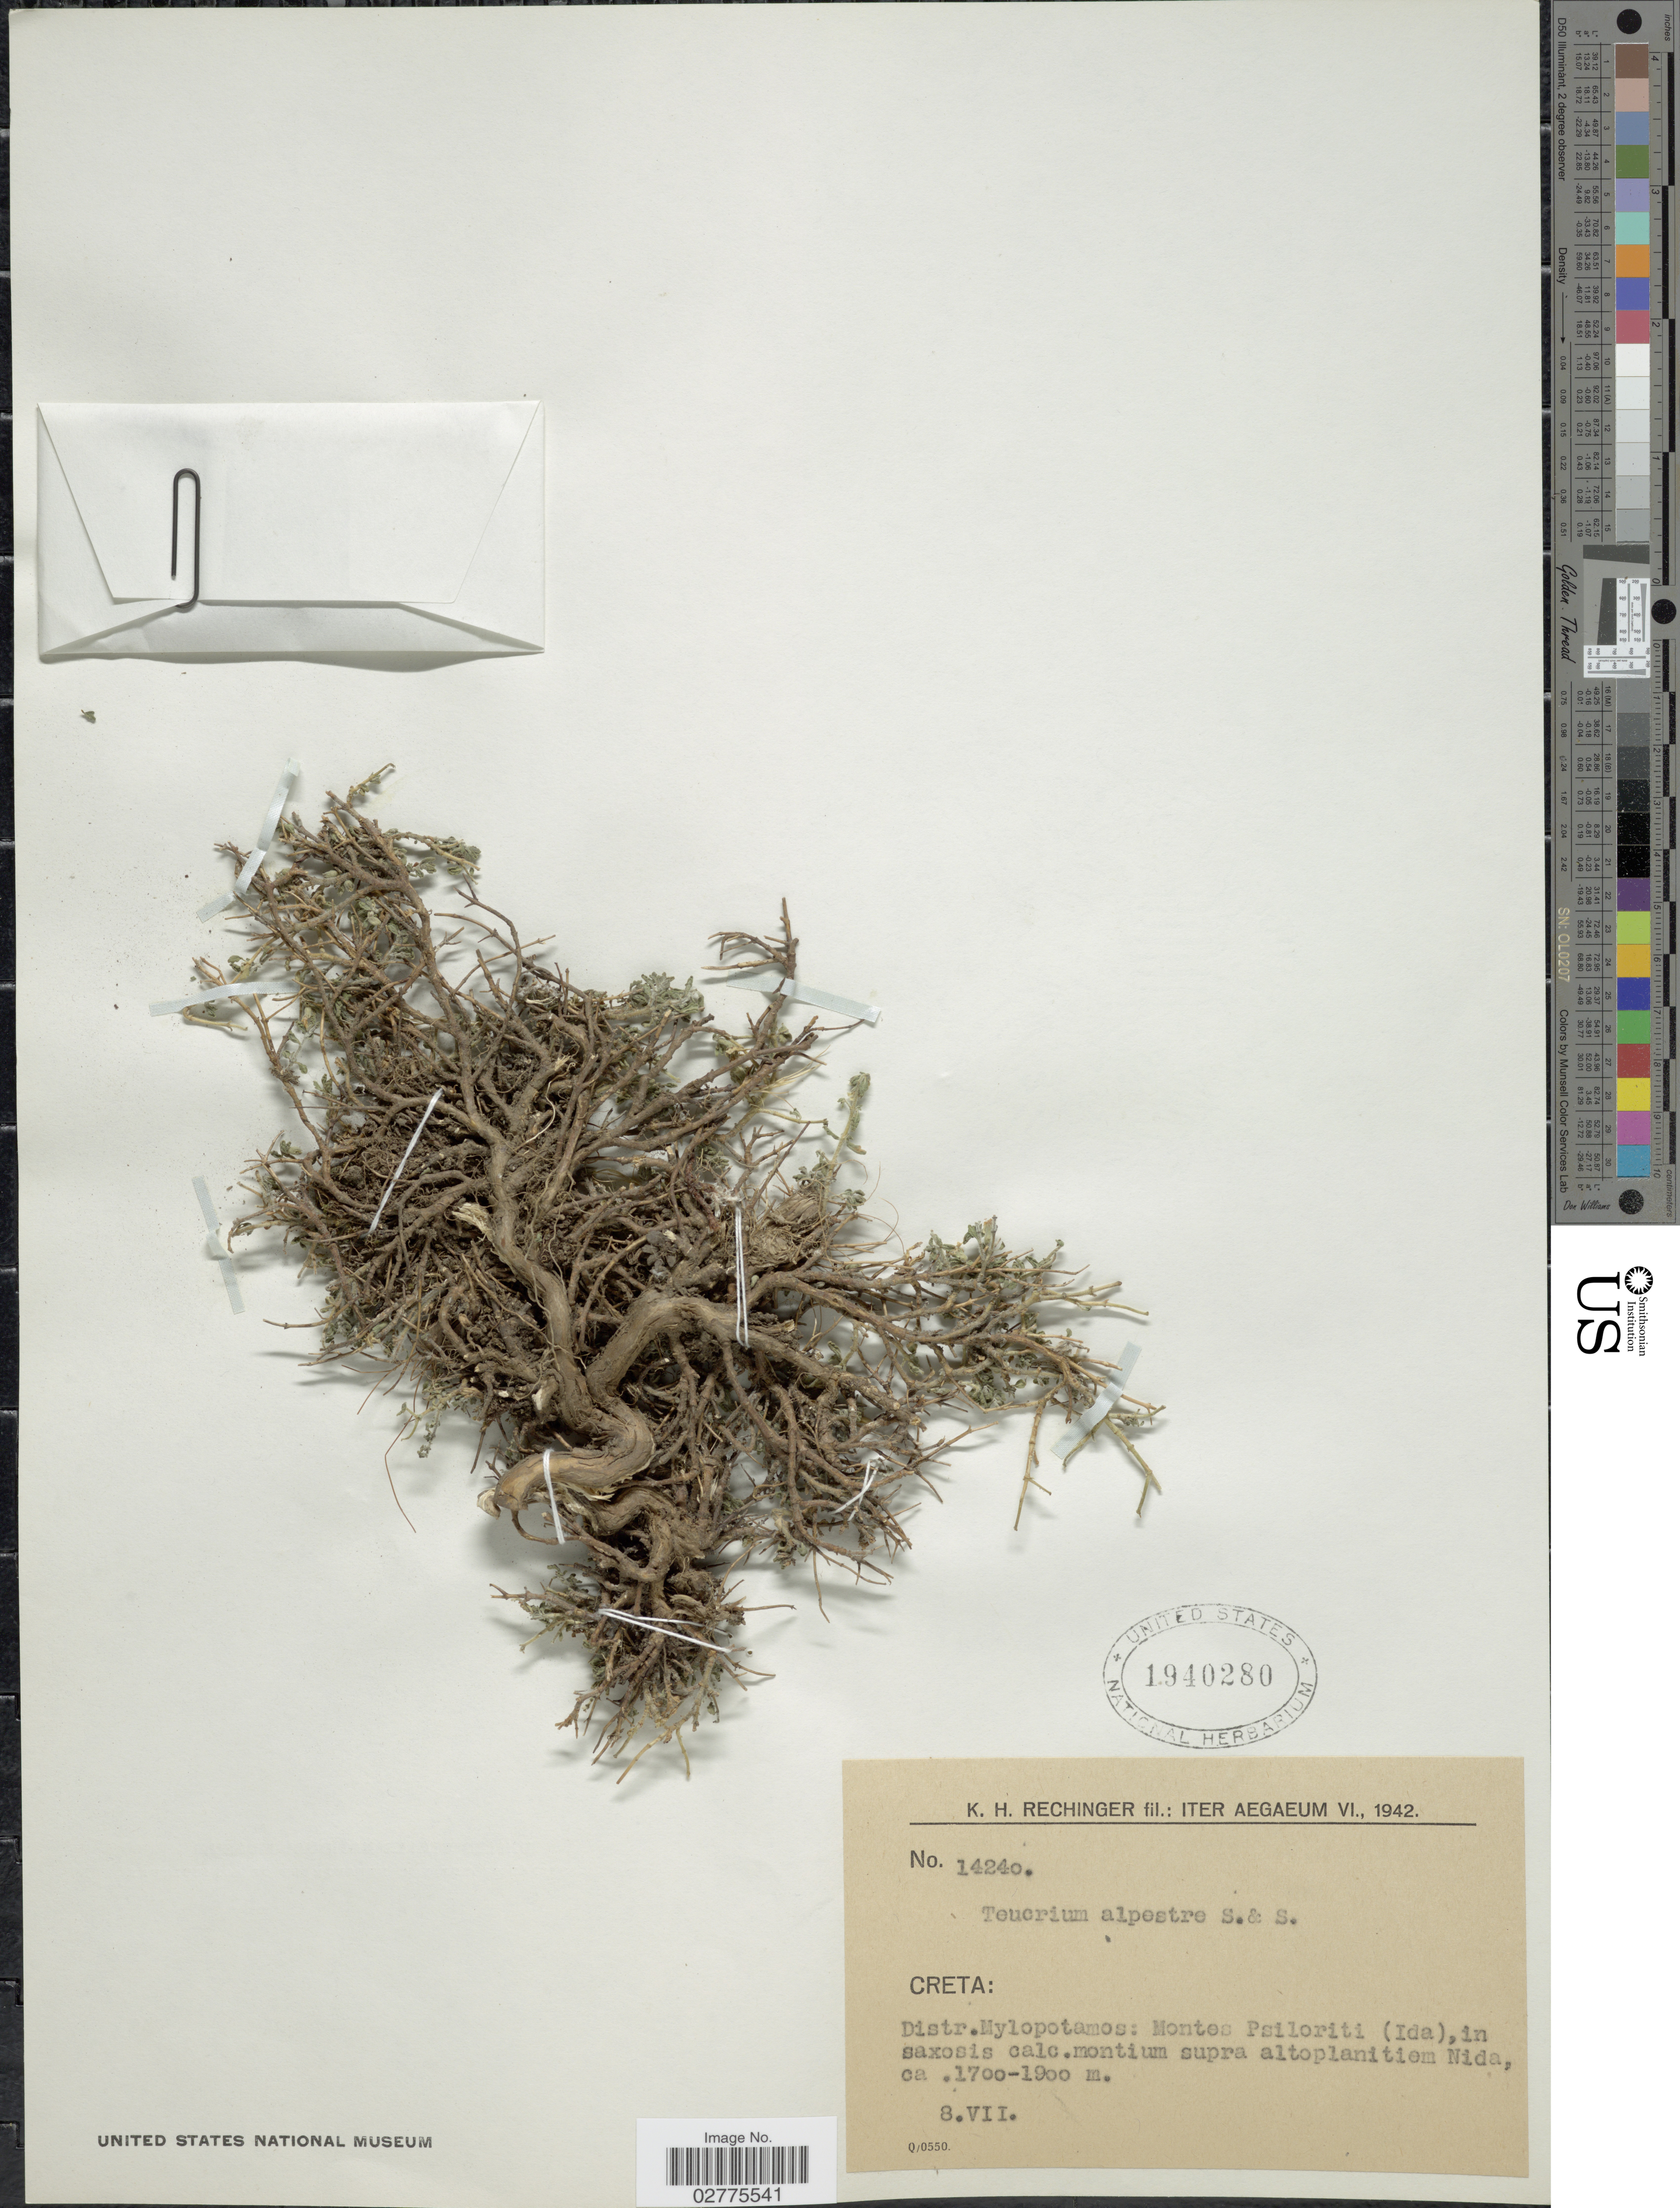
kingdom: Plantae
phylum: Tracheophyta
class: Magnoliopsida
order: Lamiales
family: Lamiaceae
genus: Teucrium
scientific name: Teucrium alpestre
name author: Sibth. & Sm.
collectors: K. H. Rechinger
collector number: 14240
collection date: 1942-07-08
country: Greece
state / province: Crete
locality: Distr. Mylopotamos: Montes Psiloriti (Ida)m in saxosis calc.montium supra altoplanitiem Nida.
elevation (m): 1700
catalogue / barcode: US 1940280